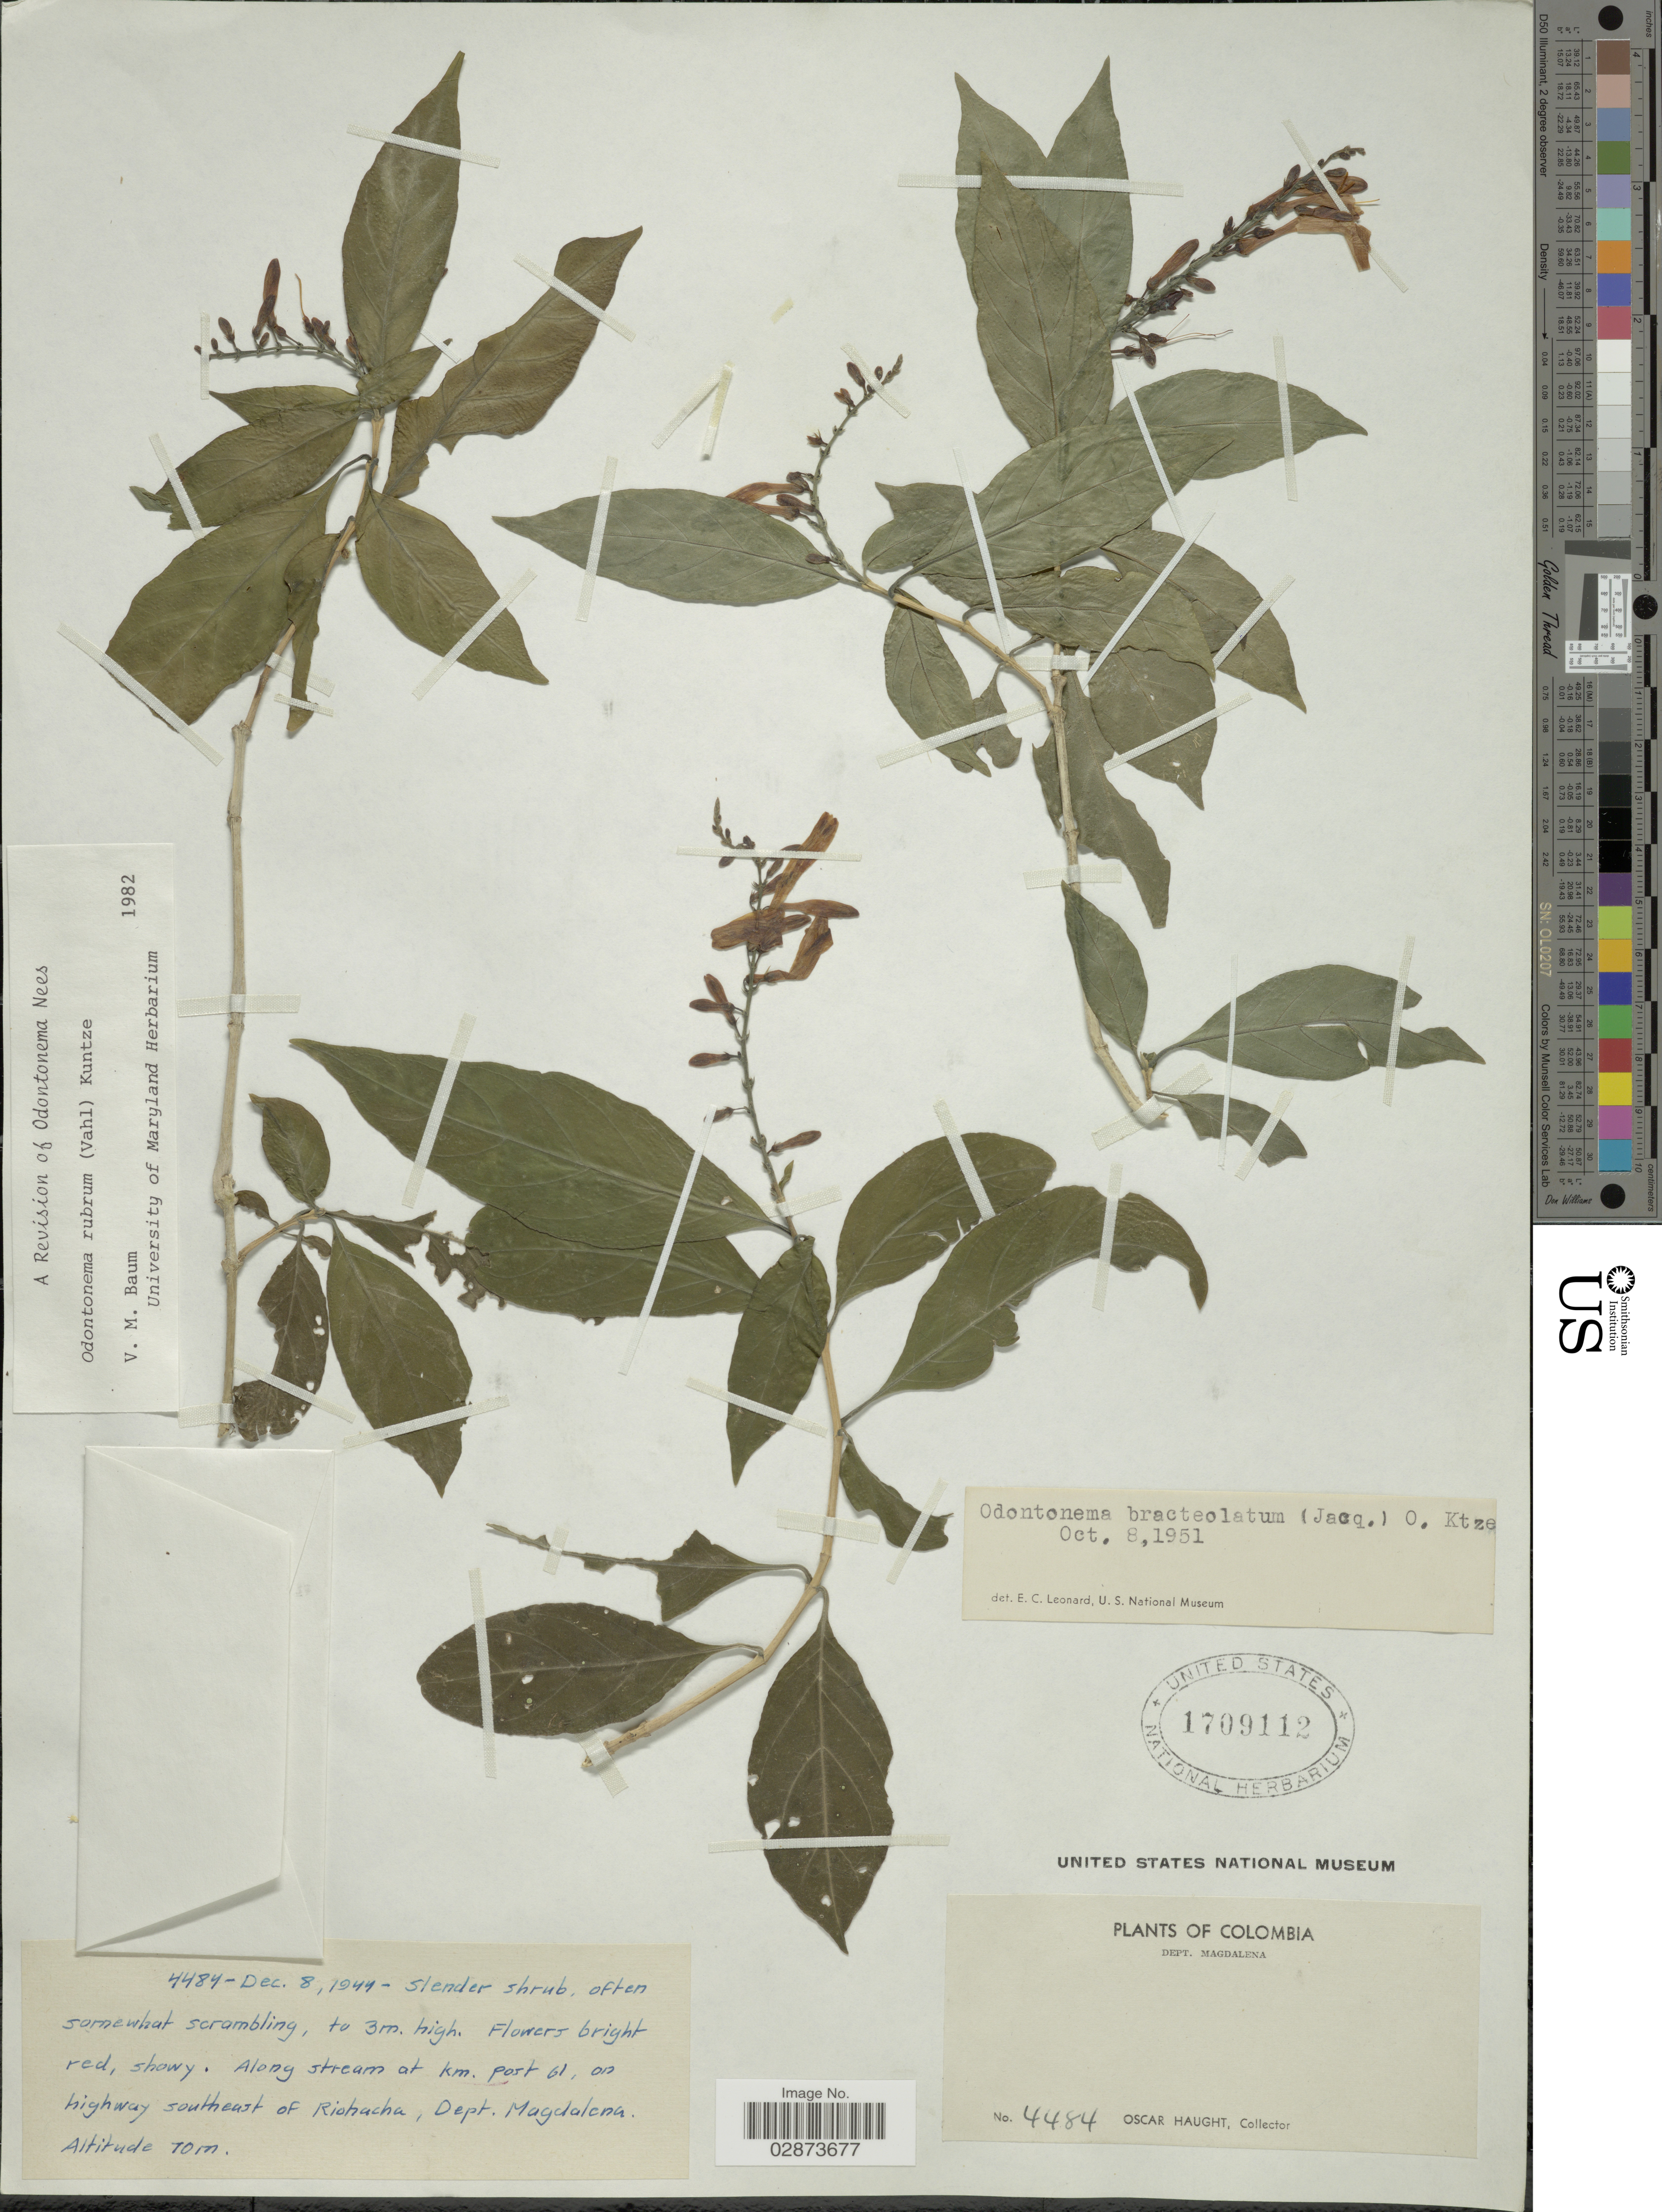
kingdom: Plantae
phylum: Tracheophyta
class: Magnoliopsida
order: Lamiales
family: Acanthaceae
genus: Odontonema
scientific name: Odontonema rubrum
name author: (Vahl) Kuntze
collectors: O. L. Haught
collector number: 4484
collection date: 1944-12-08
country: Colombia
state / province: Magdalena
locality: Along stream at km. post 61, on highway southeast of Riohacha, Dept. Magdalena.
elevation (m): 10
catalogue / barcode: US 1709112